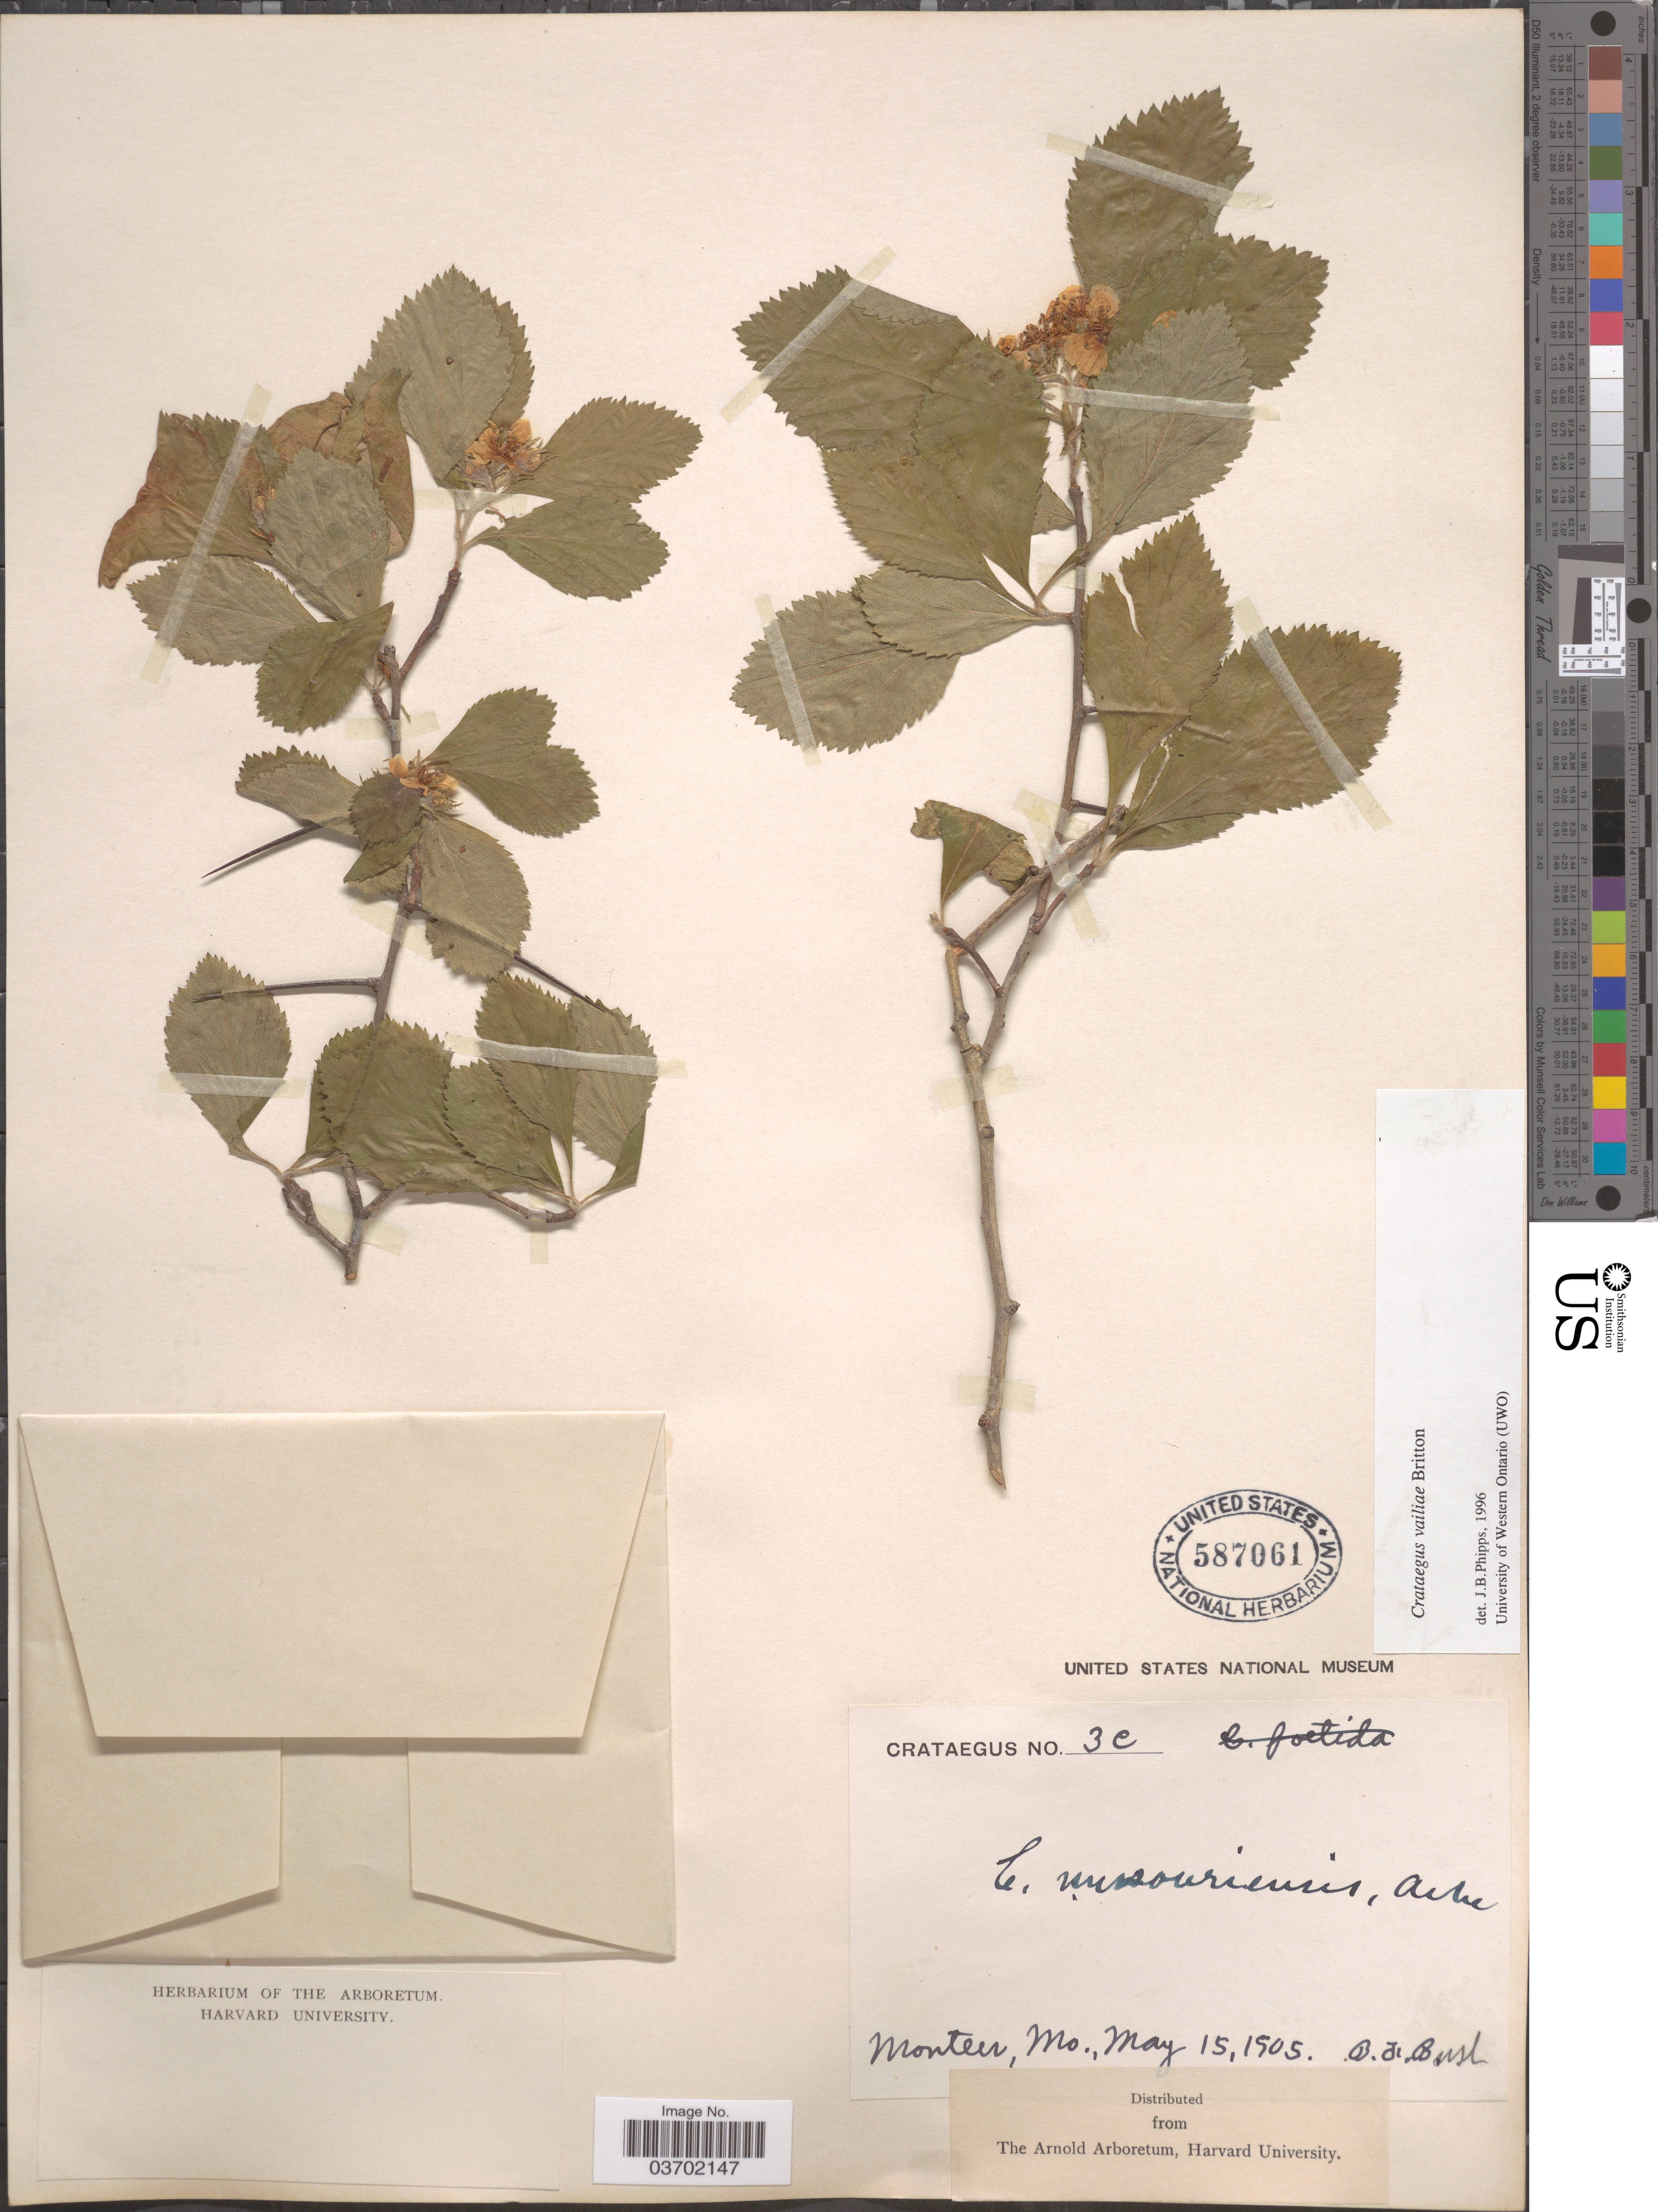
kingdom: Plantae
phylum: Tracheophyta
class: Magnoliopsida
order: Rosales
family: Rosaceae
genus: Crataegus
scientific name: Crataegus x vailiae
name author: Britton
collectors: B. F. Bush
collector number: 3C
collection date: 1905-05-15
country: United States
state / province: Missouri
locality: Monteer.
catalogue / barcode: US 587061